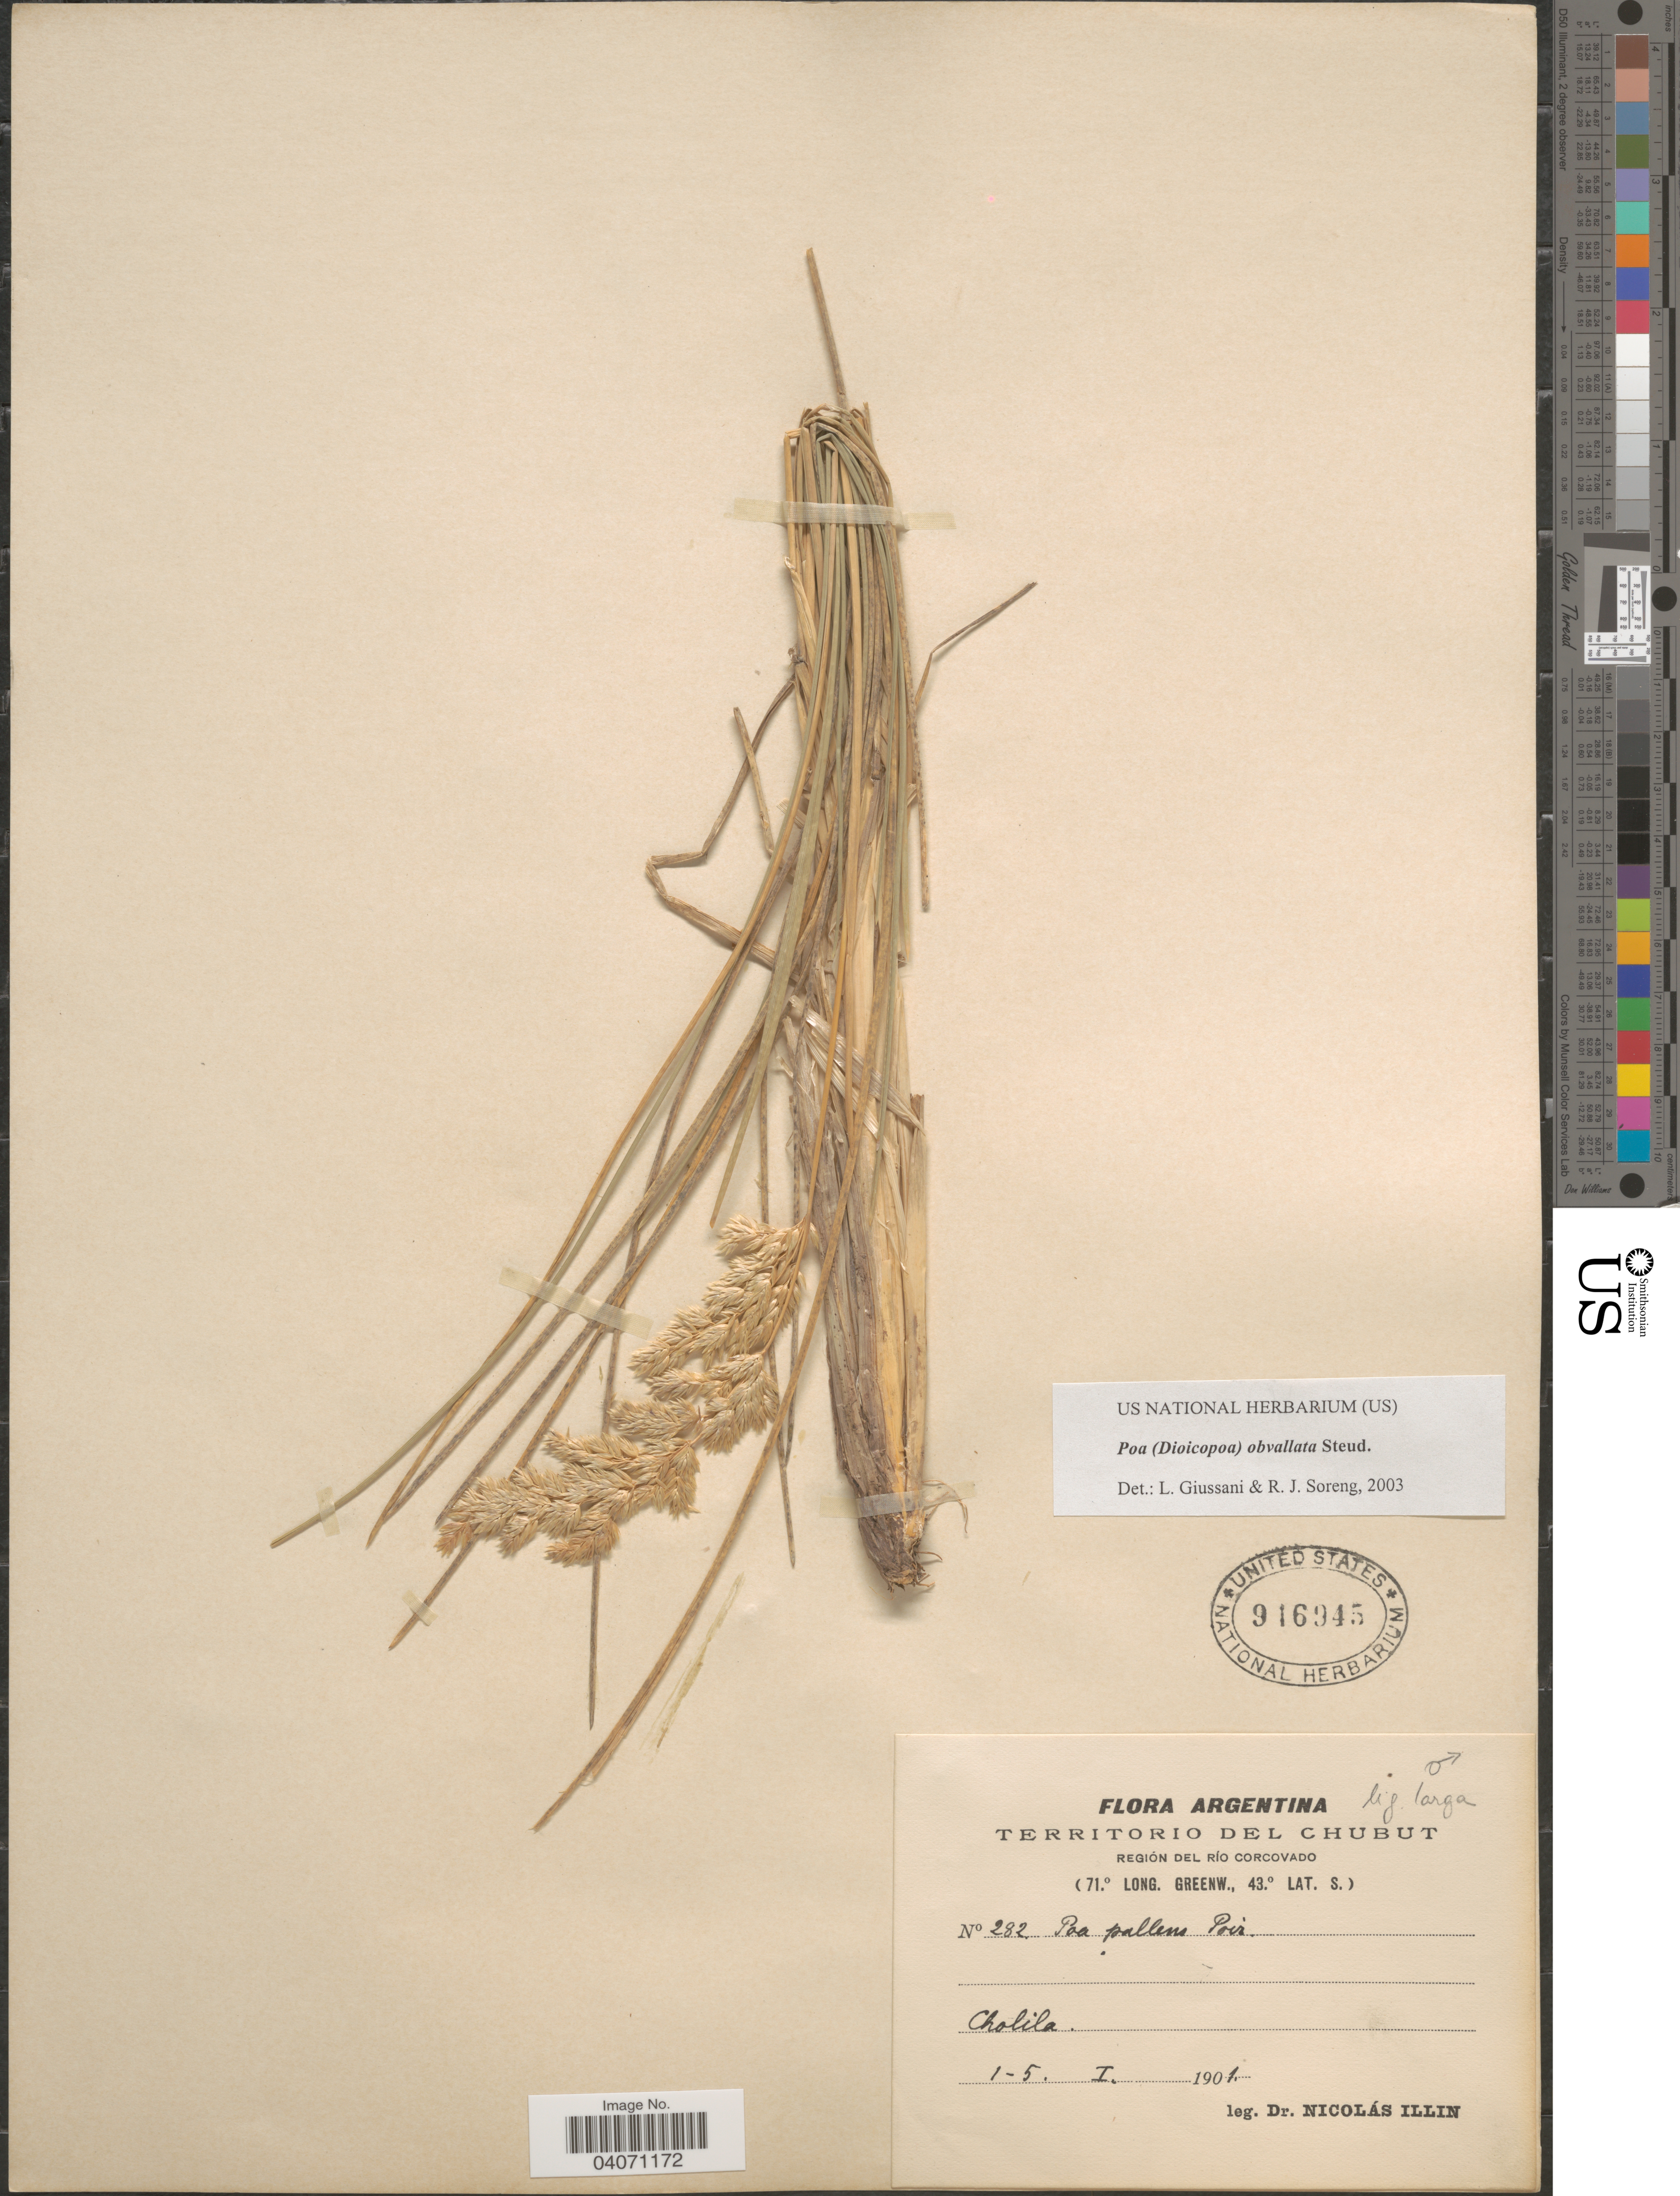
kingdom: Plantae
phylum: Tracheophyta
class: Liliopsida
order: Poales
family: Poaceae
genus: Poa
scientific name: Poa obvallata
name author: Steud.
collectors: N. Illin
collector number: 282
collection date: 1901-01-01/1901-01-05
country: Argentina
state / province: Chubut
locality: Región del Río Corcovado. Cholila.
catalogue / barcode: US 916945